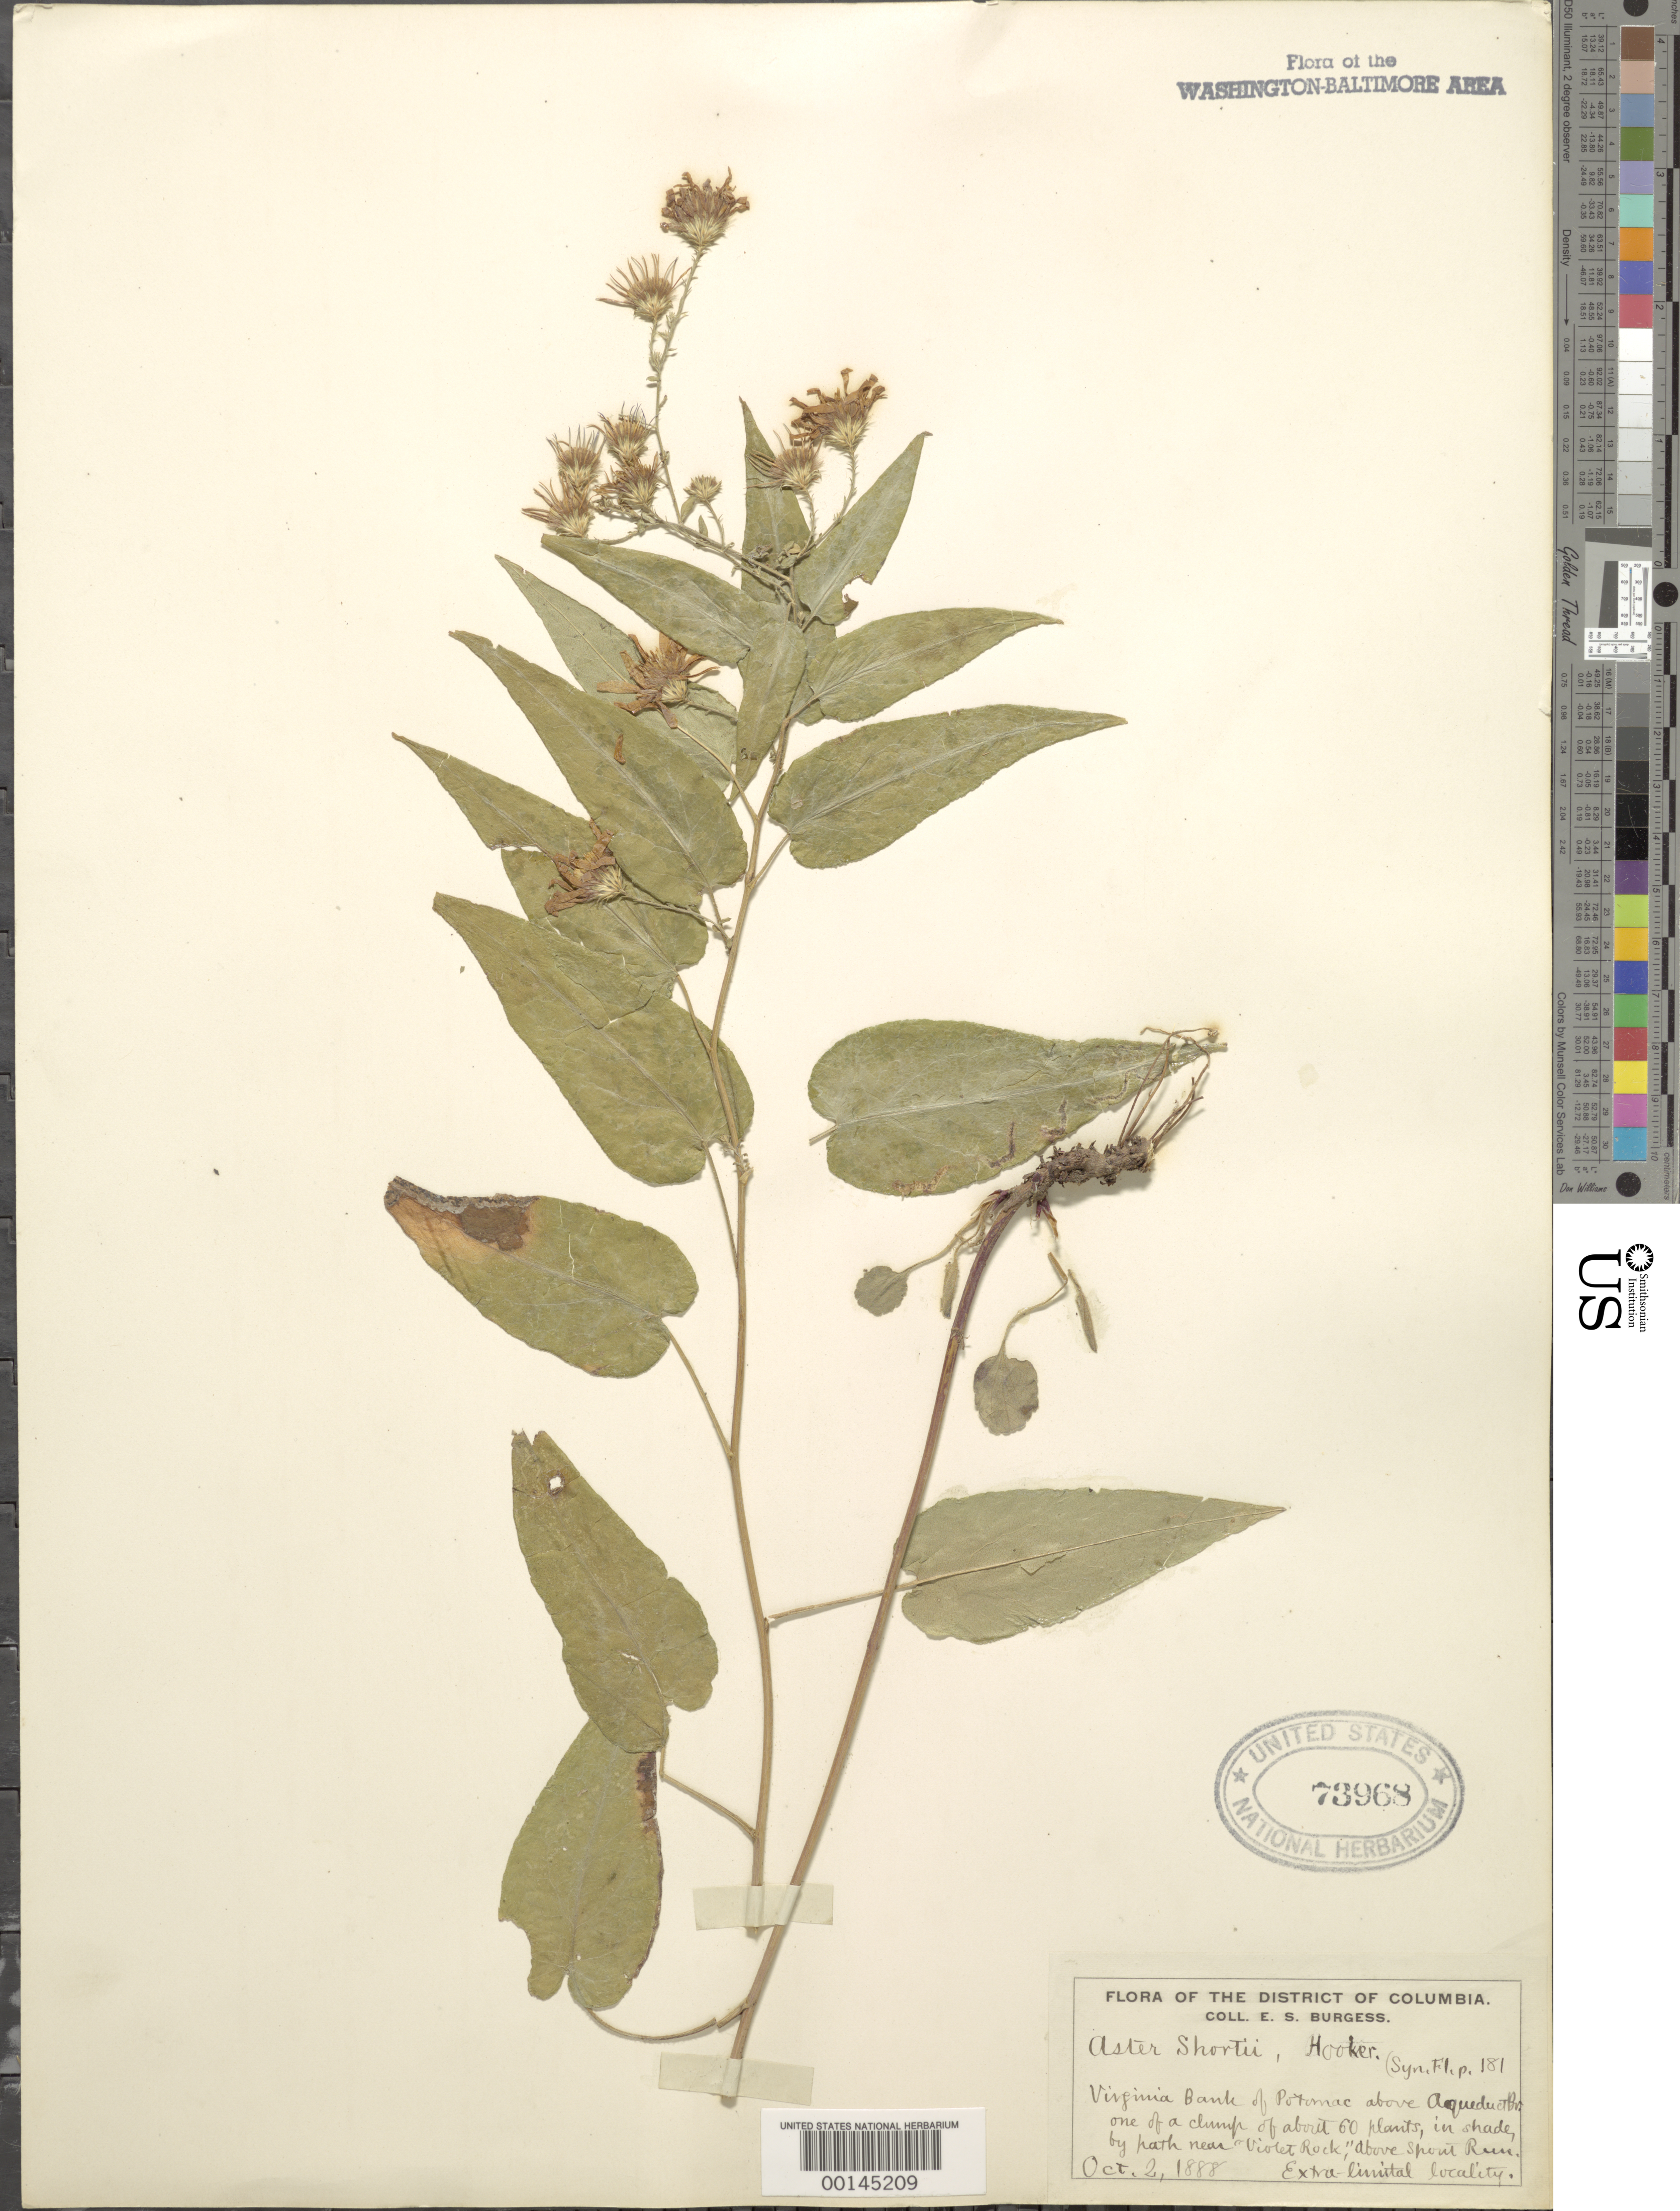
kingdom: Plantae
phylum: Tracheophyta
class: Magnoliopsida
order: Asterales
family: Asteraceae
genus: Symphyotrichum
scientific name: Symphyotrichum shortii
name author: (Lindl.) G.L. Nesom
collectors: E. Burgess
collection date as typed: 02 Oct 1888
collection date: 1888-10-02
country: United States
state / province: Virginia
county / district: Fairfax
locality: Violet Rock Spout Run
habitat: Shaded path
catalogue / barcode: US 73968